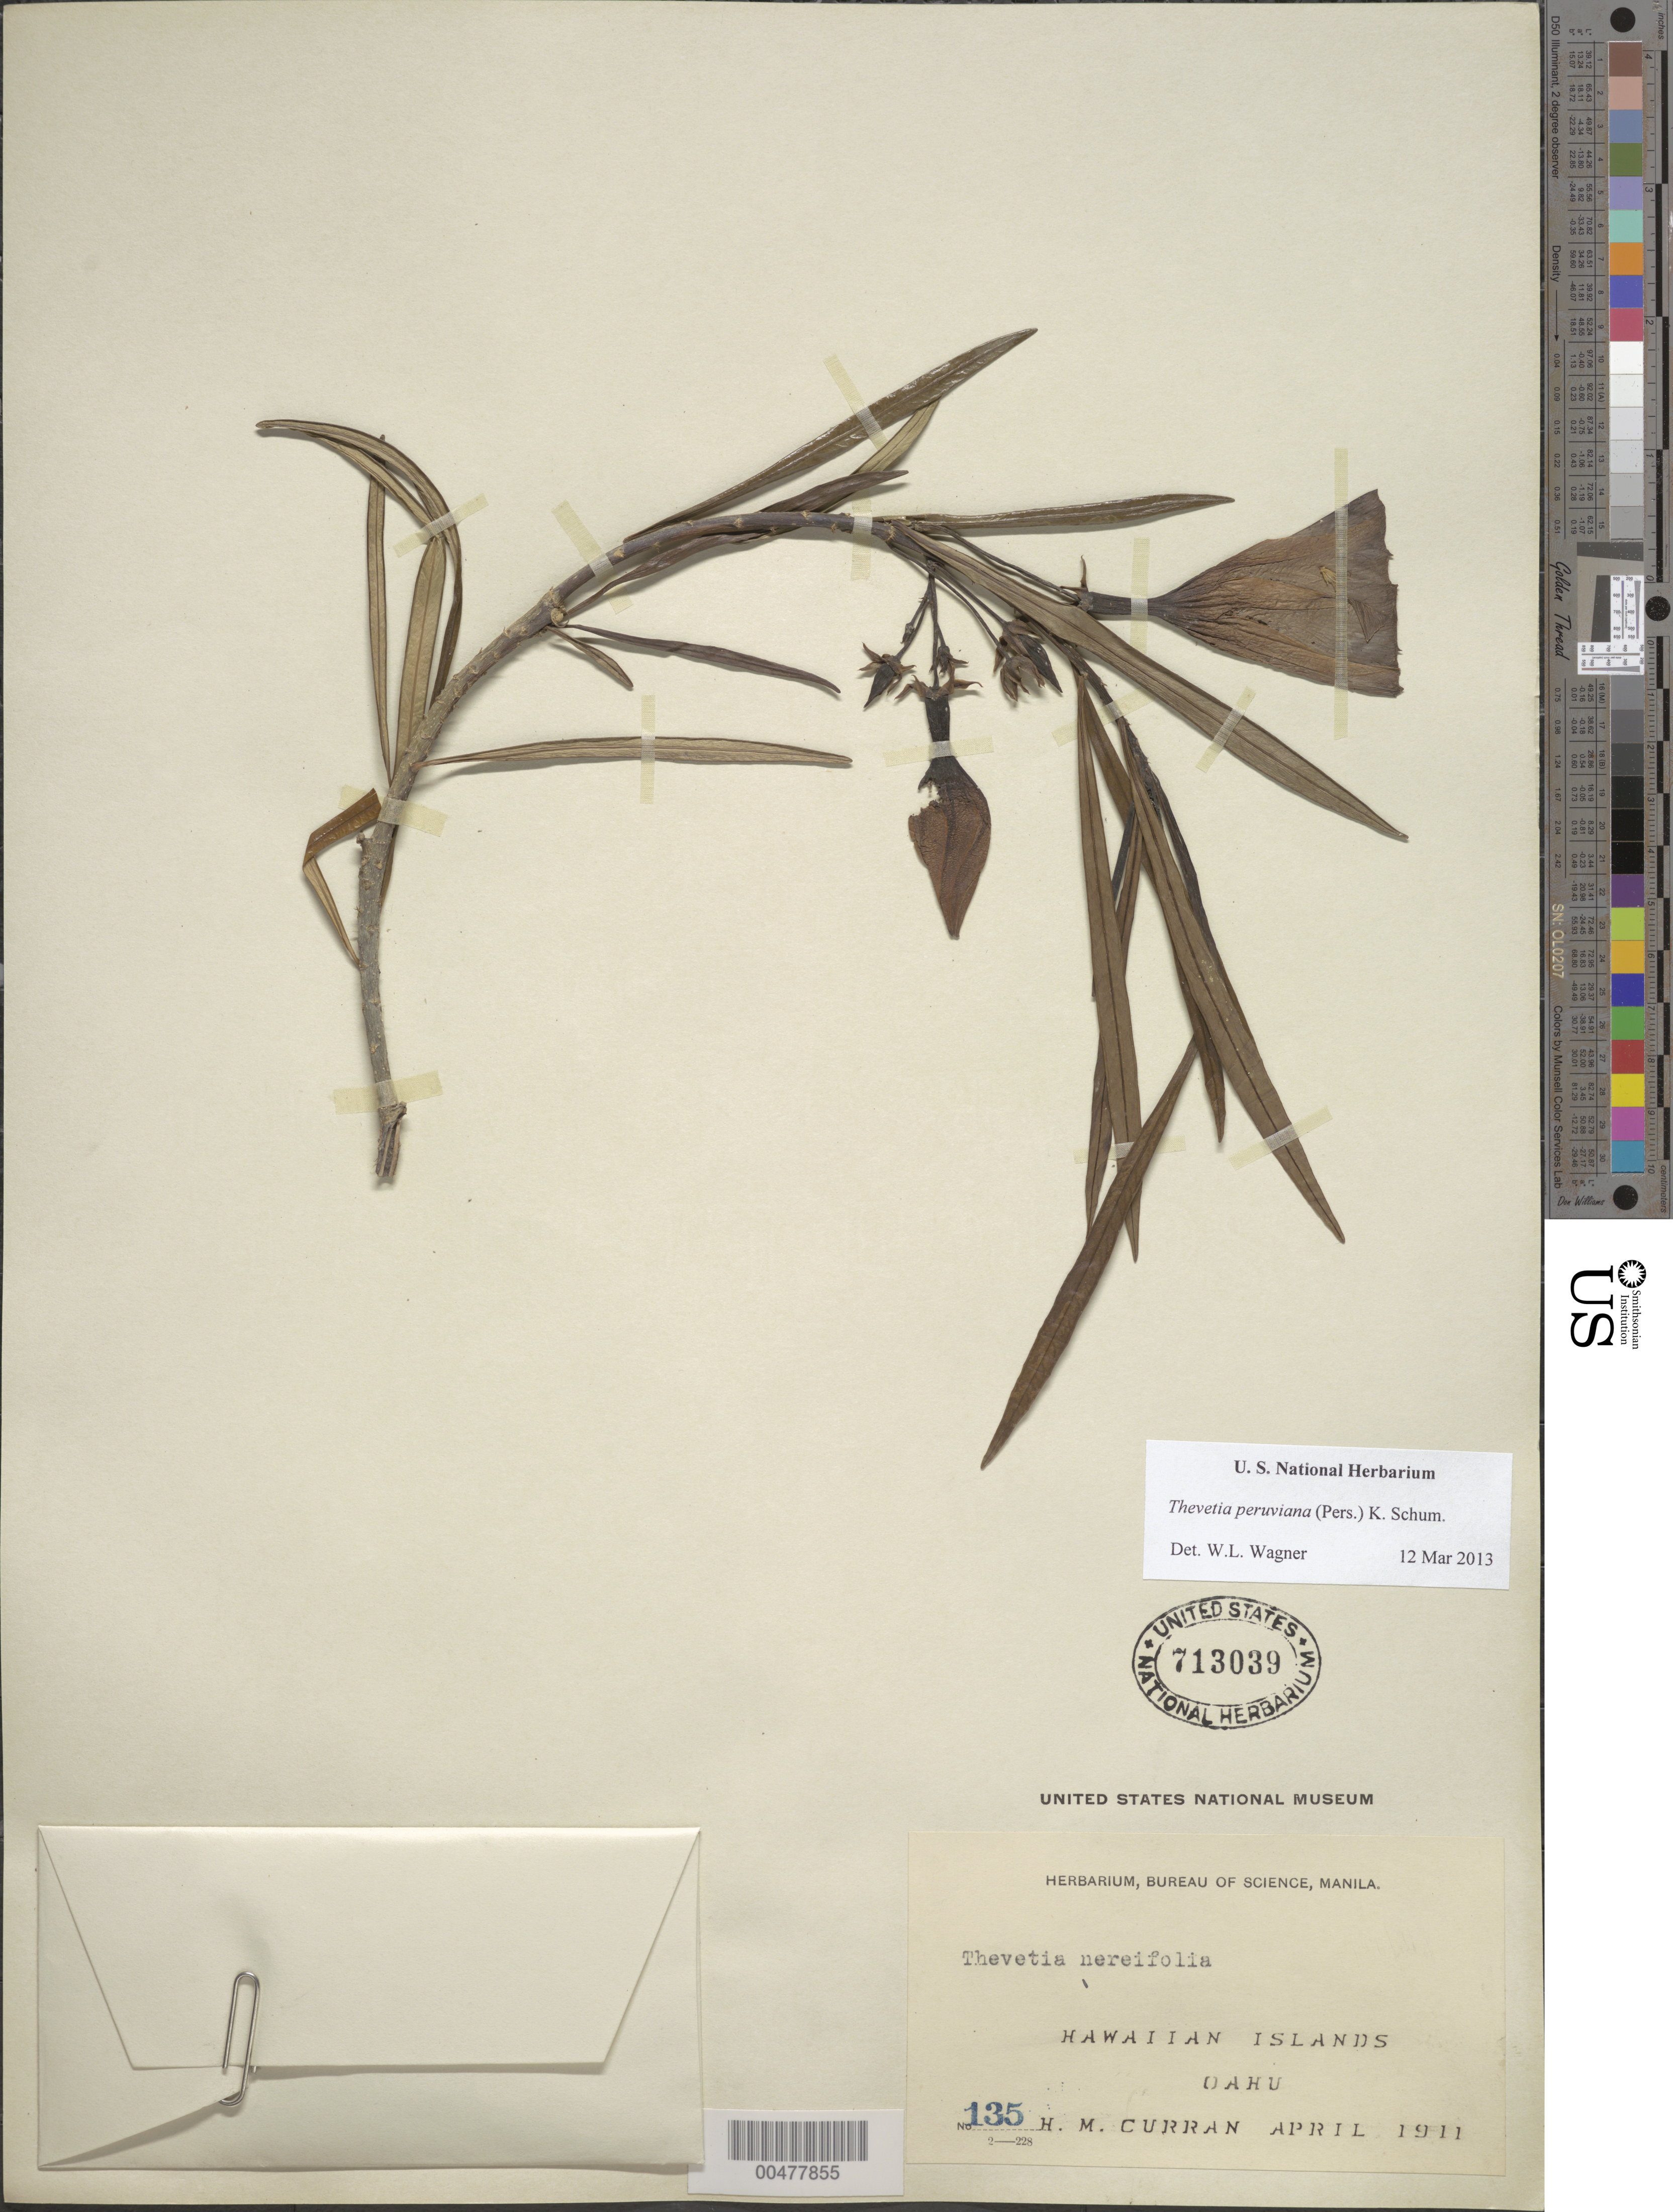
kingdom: Plantae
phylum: Tracheophyta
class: Magnoliopsida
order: Gentianales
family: Apocynaceae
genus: Thevetia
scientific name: Thevetia peruviana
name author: (Pers.) K. Schum.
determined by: Wagner, W. L., (BOT), Smithsonian Institution - National Museum of Natural History (UNITED STATES)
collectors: H. M. Curran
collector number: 135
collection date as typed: Apr 1911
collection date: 1911-04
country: United States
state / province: Hawaii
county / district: Honolulu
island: Oahu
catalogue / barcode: US 713039